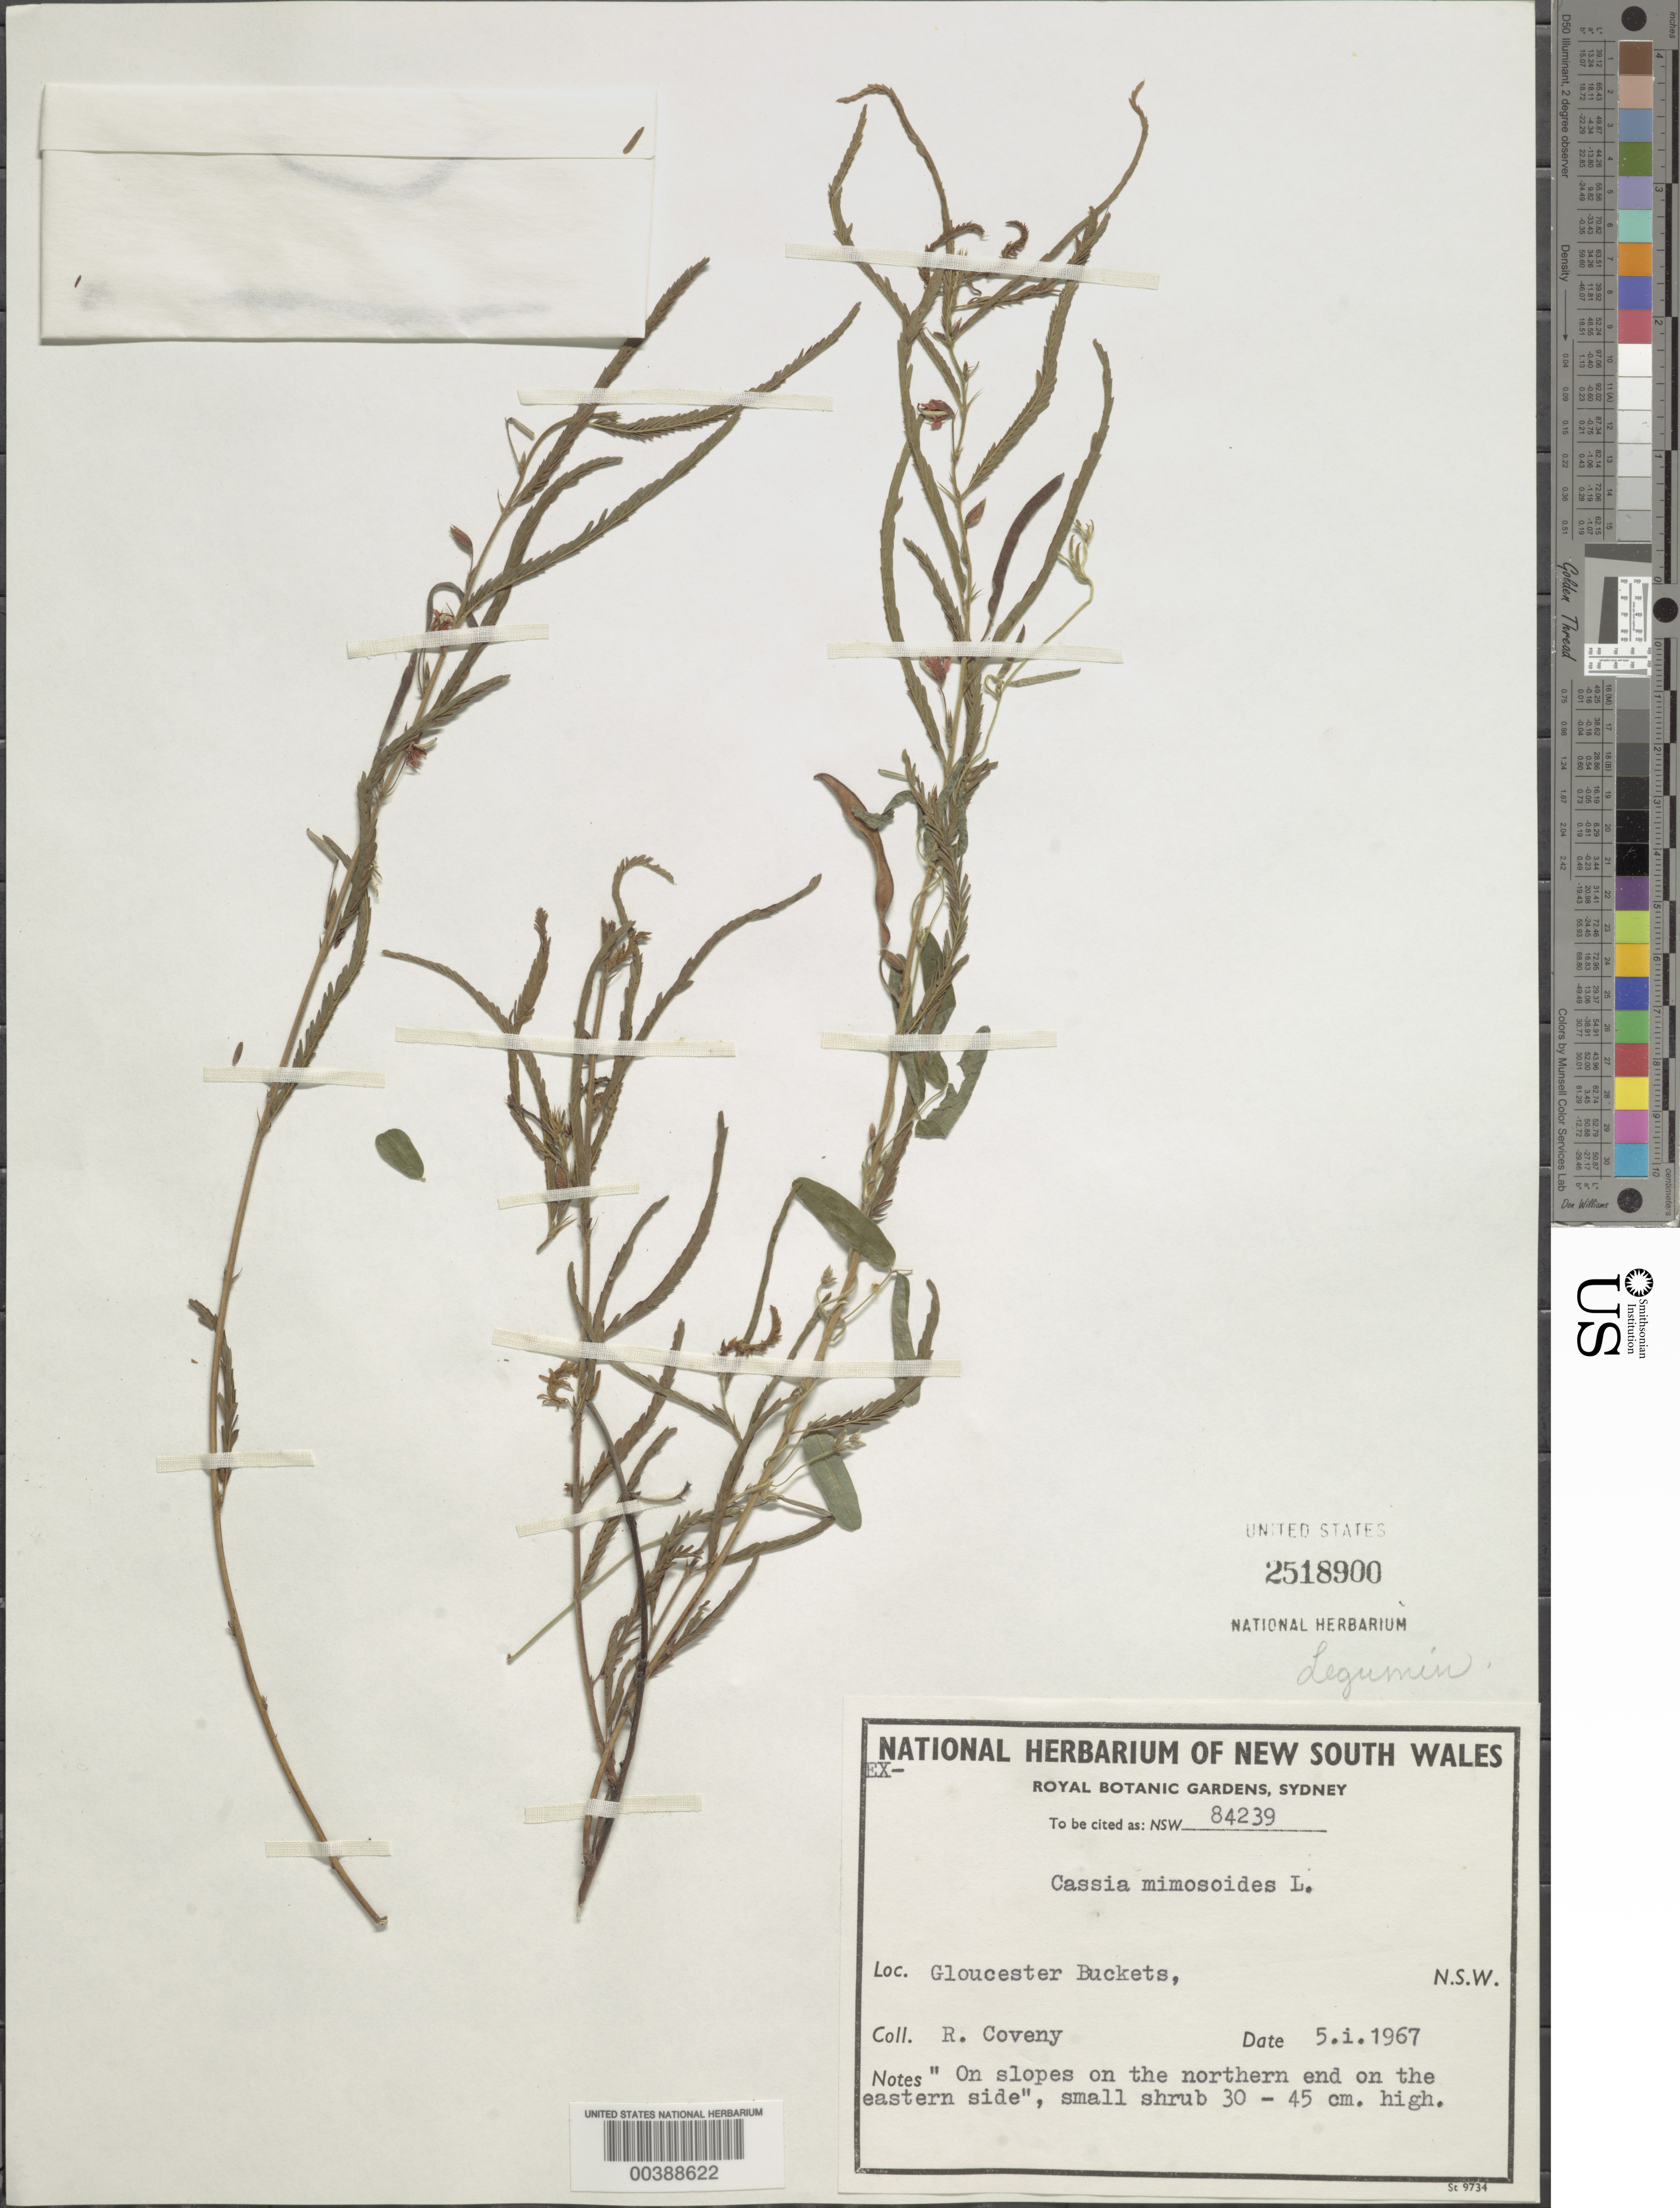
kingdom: Plantae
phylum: Tracheophyta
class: Magnoliopsida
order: Fabales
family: Fabaceae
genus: Chamaecrista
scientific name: Chamaecrista mimosoides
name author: (L.) Greene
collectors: G. Coveny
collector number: Nsw 84239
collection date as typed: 05 Jan 1967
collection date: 1967-01-05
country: Australia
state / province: New South Wales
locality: Gloucester buckets on slopes on the northen end on the eastern side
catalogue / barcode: US 2518900